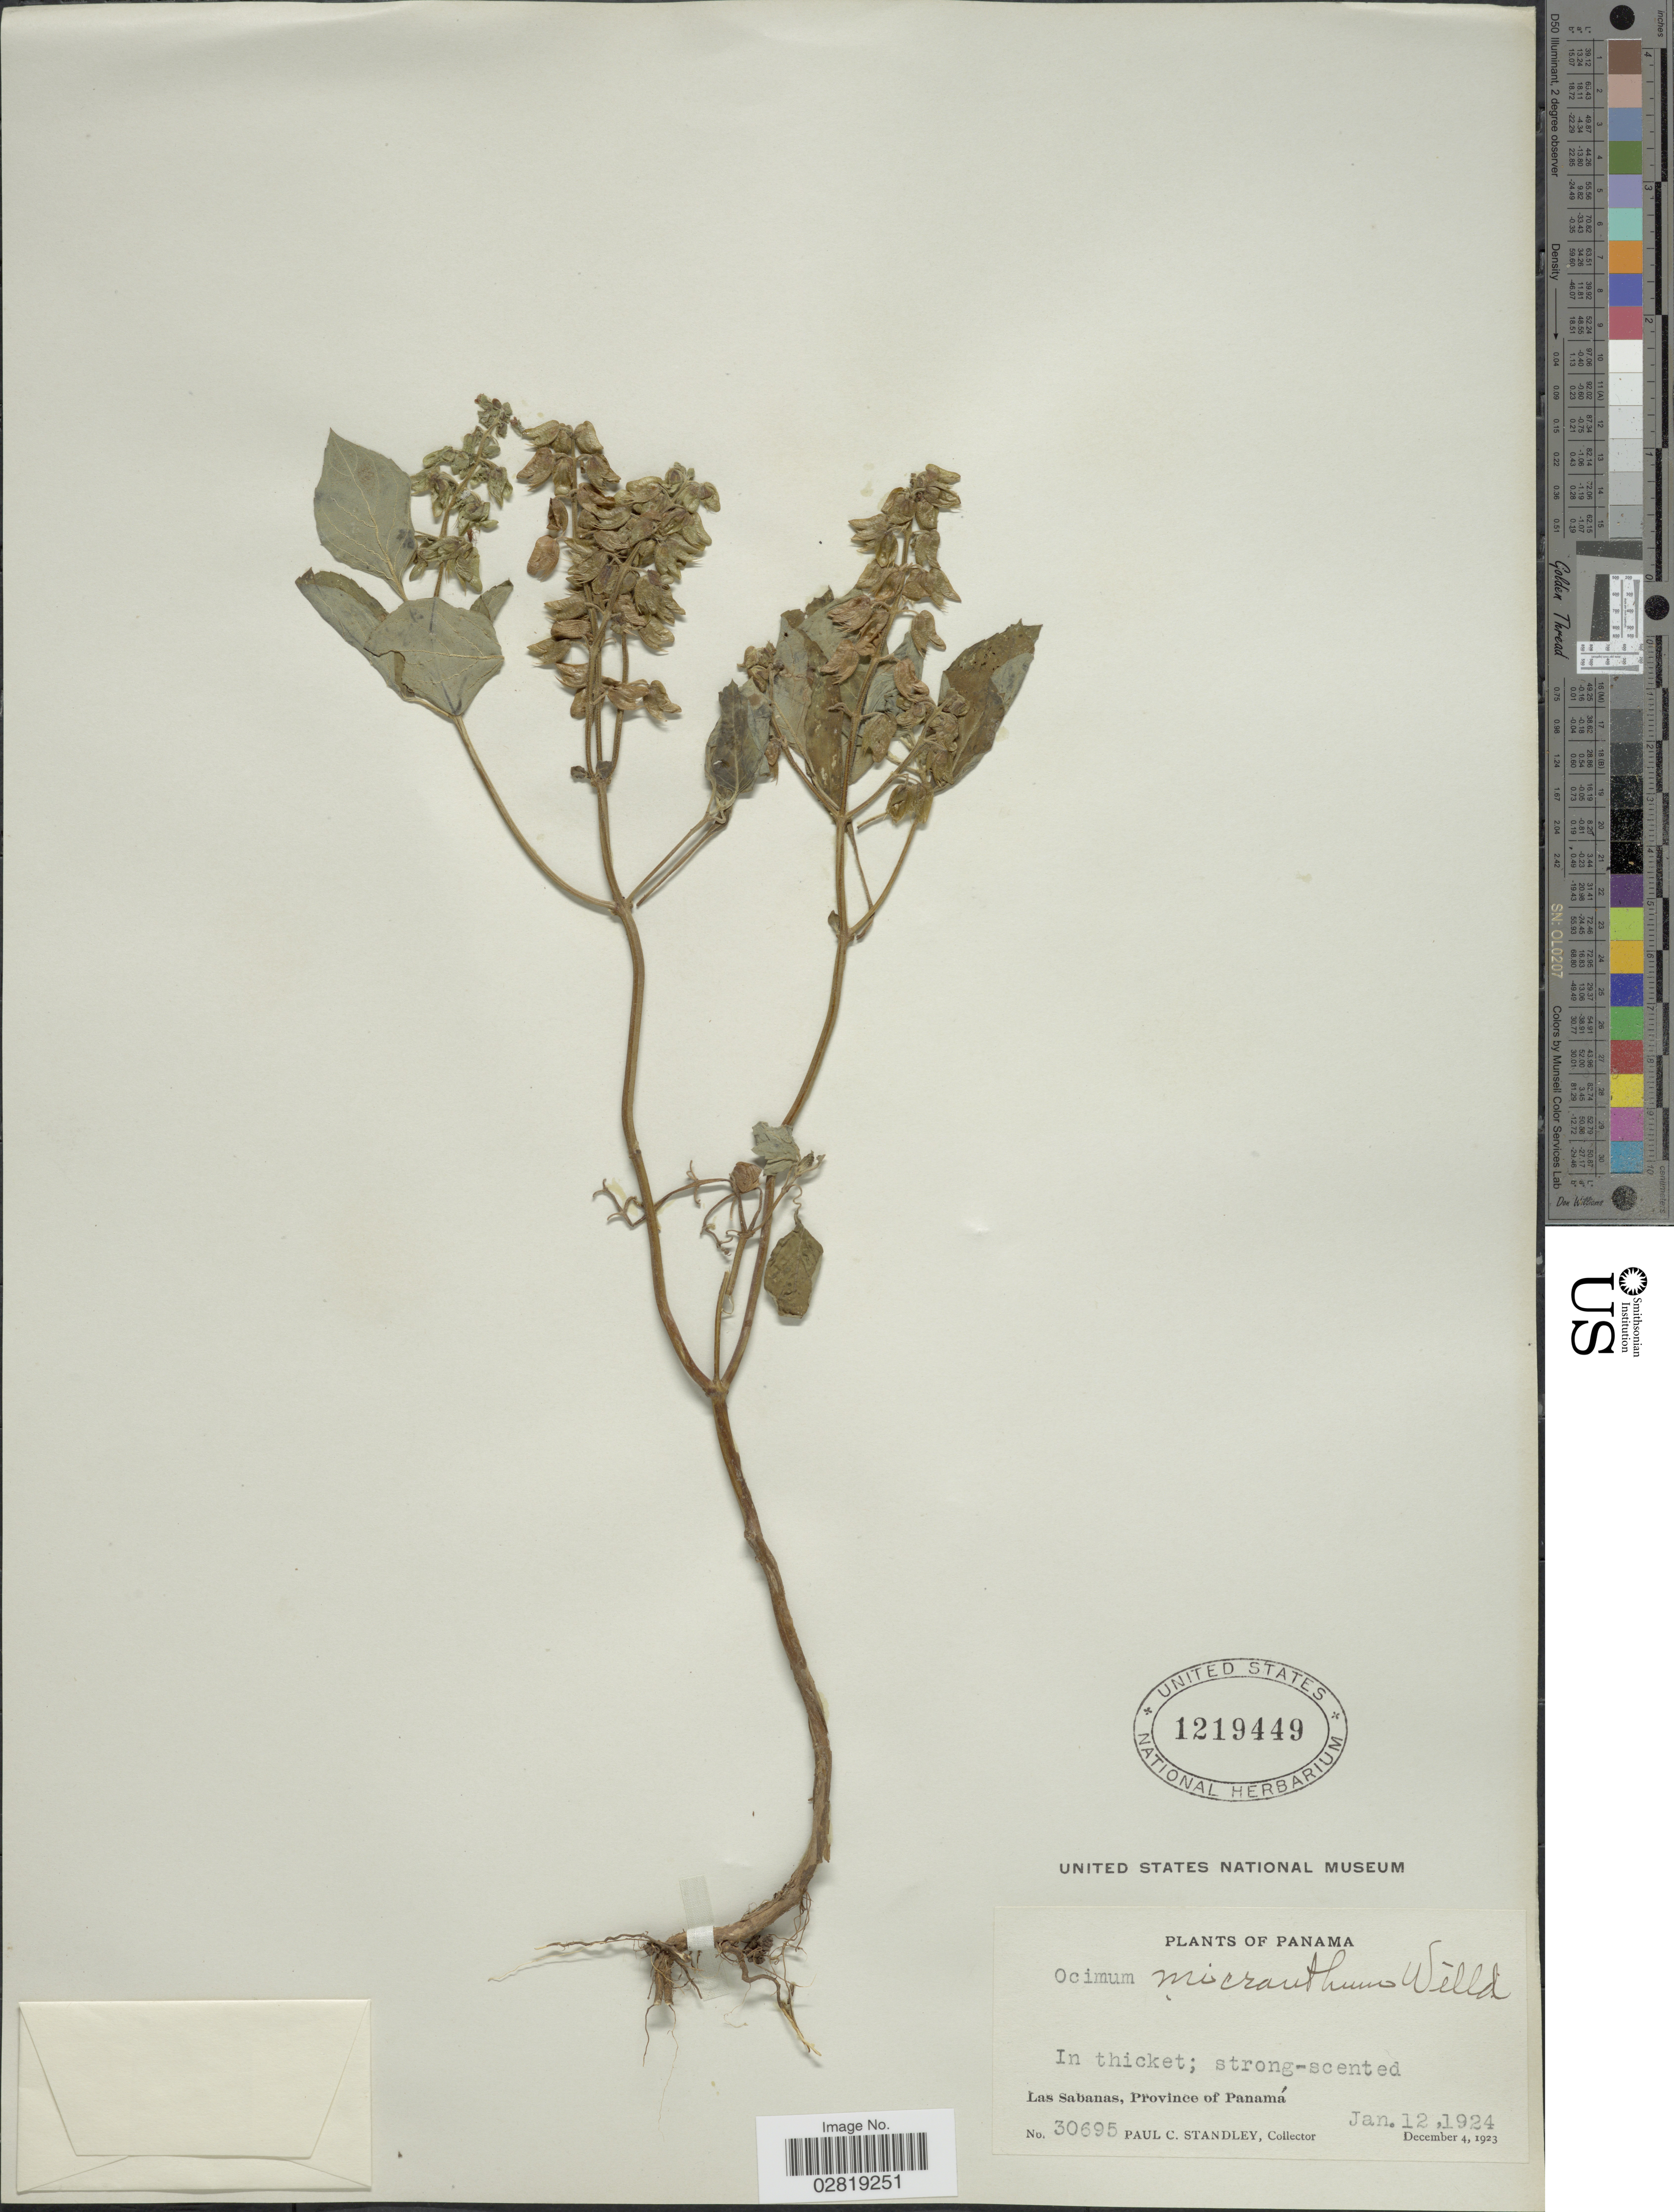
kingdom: Plantae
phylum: Tracheophyta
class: Magnoliopsida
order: Lamiales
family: Lamiaceae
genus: Ocimum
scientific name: Ocimum campechianum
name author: Mill.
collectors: P. C. Standley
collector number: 30695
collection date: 1924-01-12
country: Panama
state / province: Panamá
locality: Las Sabanas.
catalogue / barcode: US 1219449